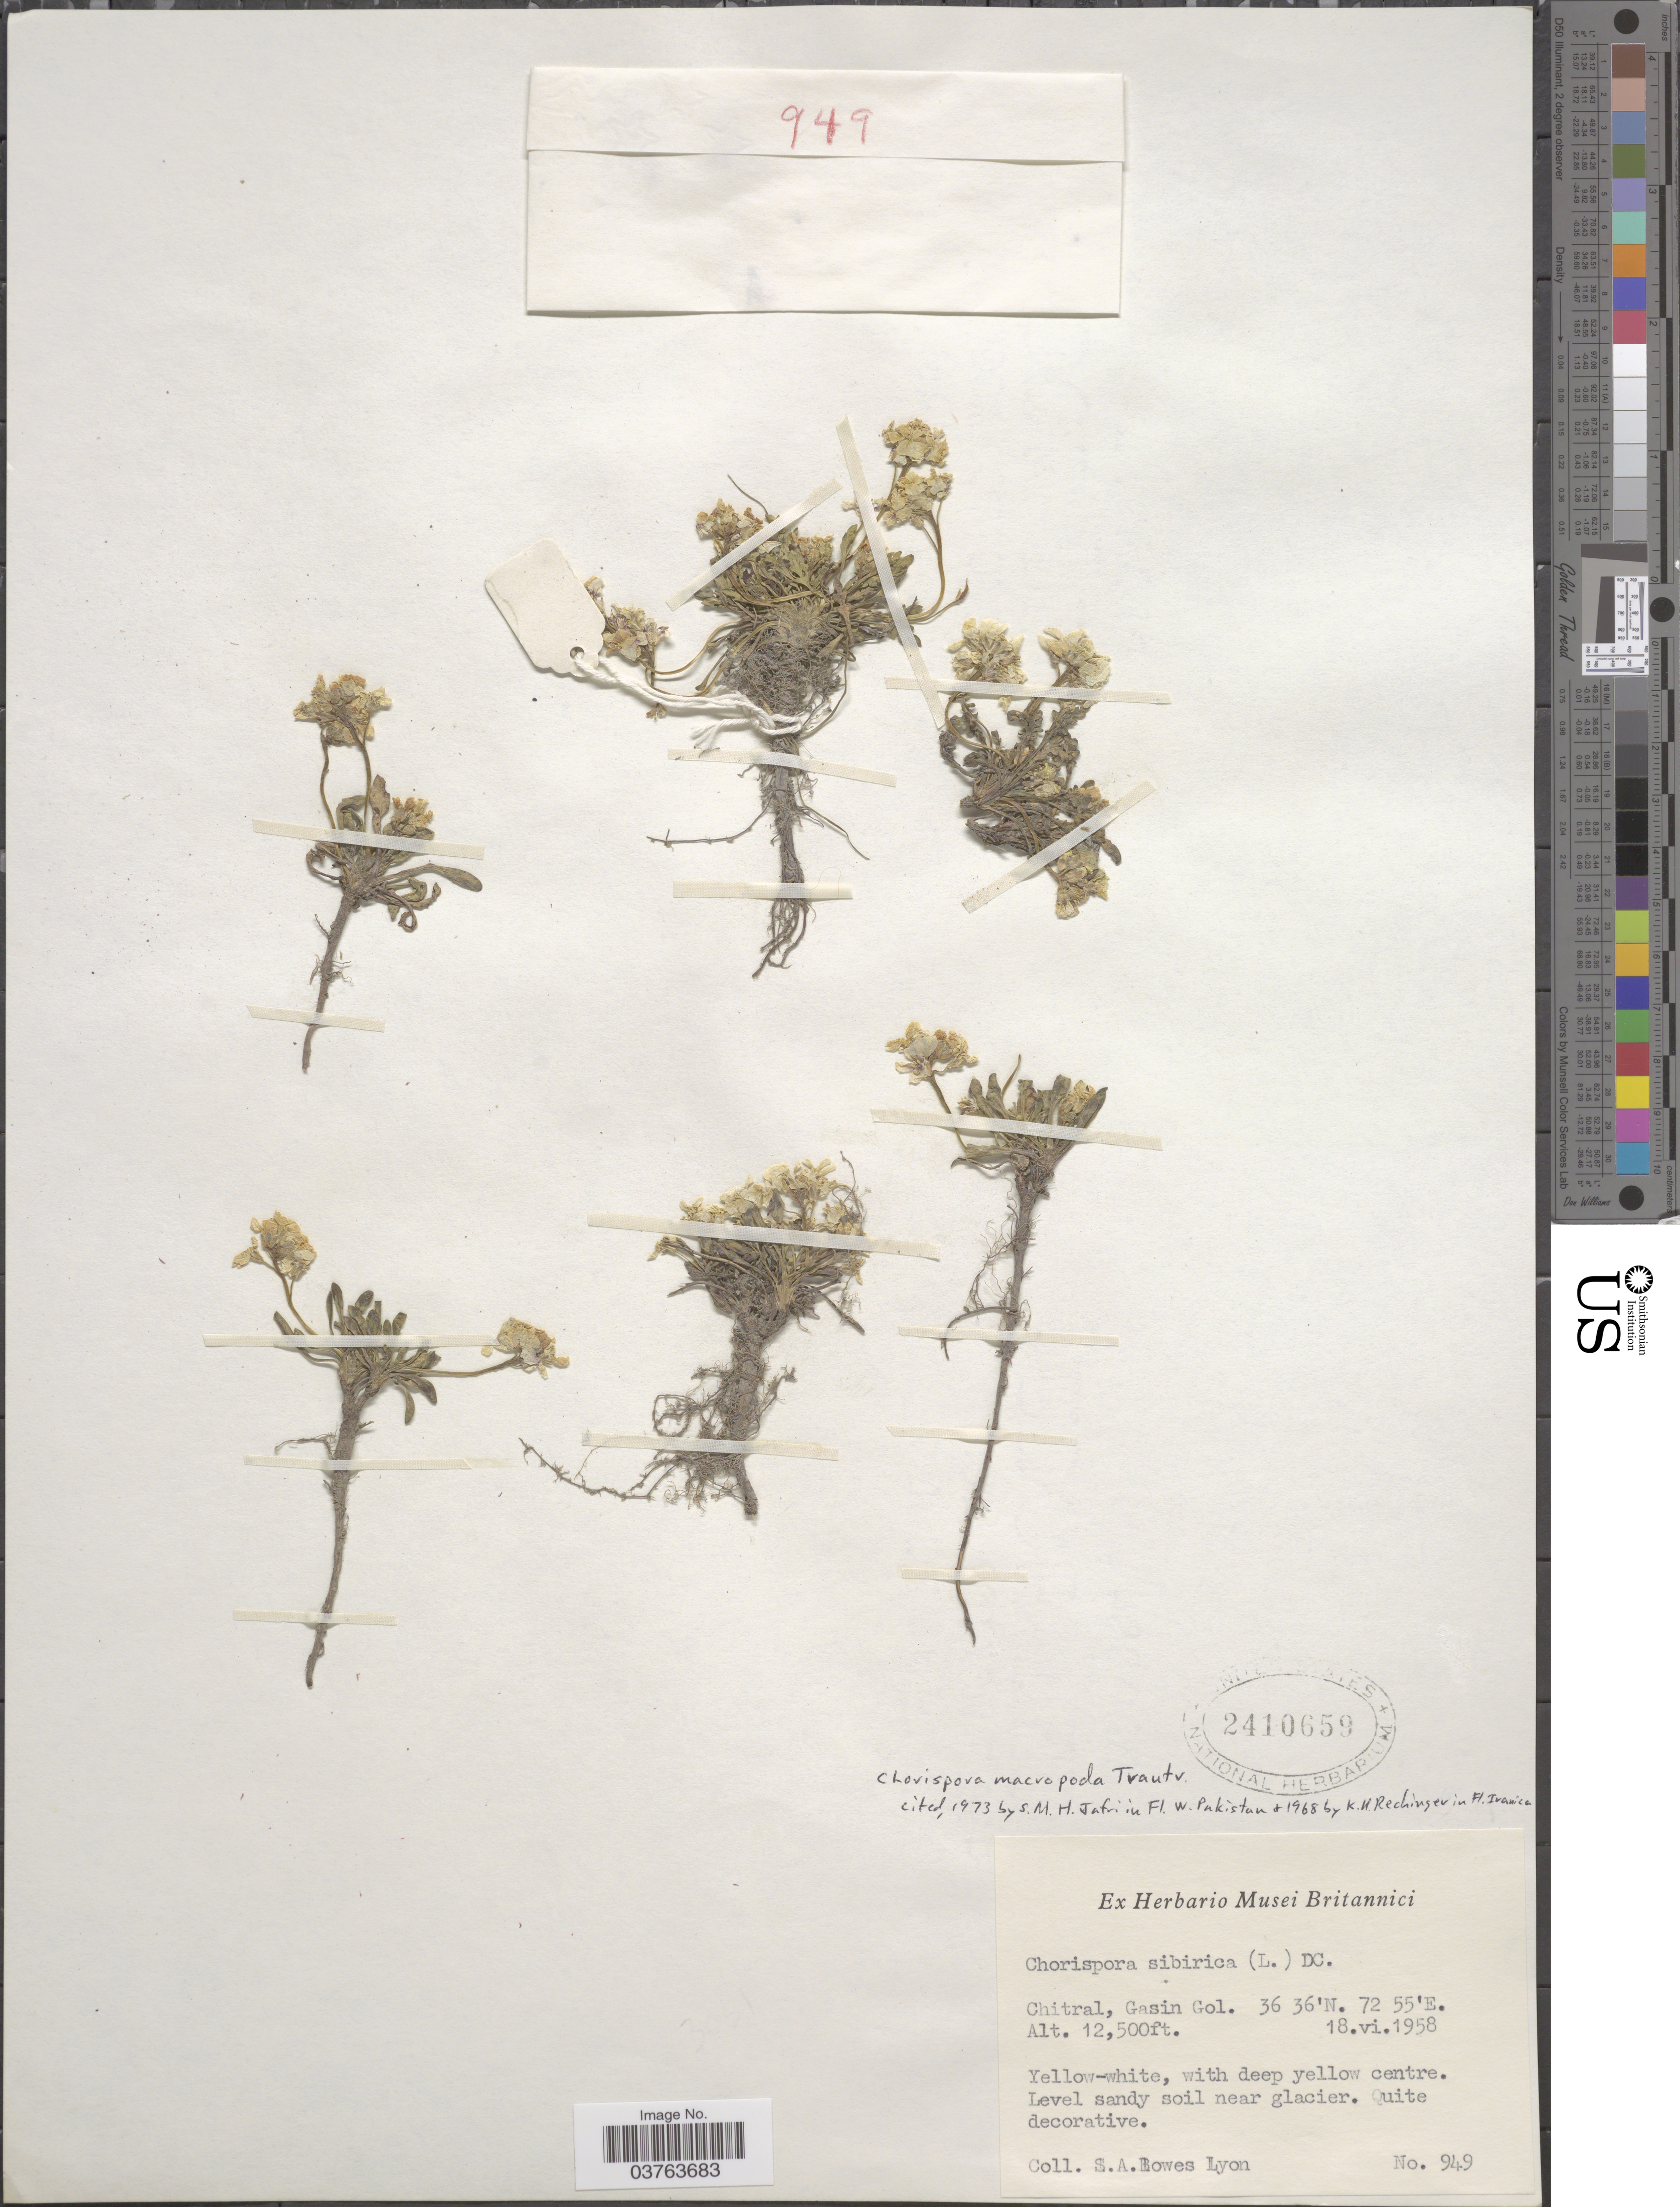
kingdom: Plantae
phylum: Tracheophyta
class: Magnoliopsida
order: Brassicales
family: Brassicaceae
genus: Chorispora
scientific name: Chorispora macropoda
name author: Trautv.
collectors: S. Bowes Lyon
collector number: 949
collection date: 1958-06-18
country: Pakistan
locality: Chitral, Gasin Gol.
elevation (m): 3810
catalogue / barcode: US 2410659